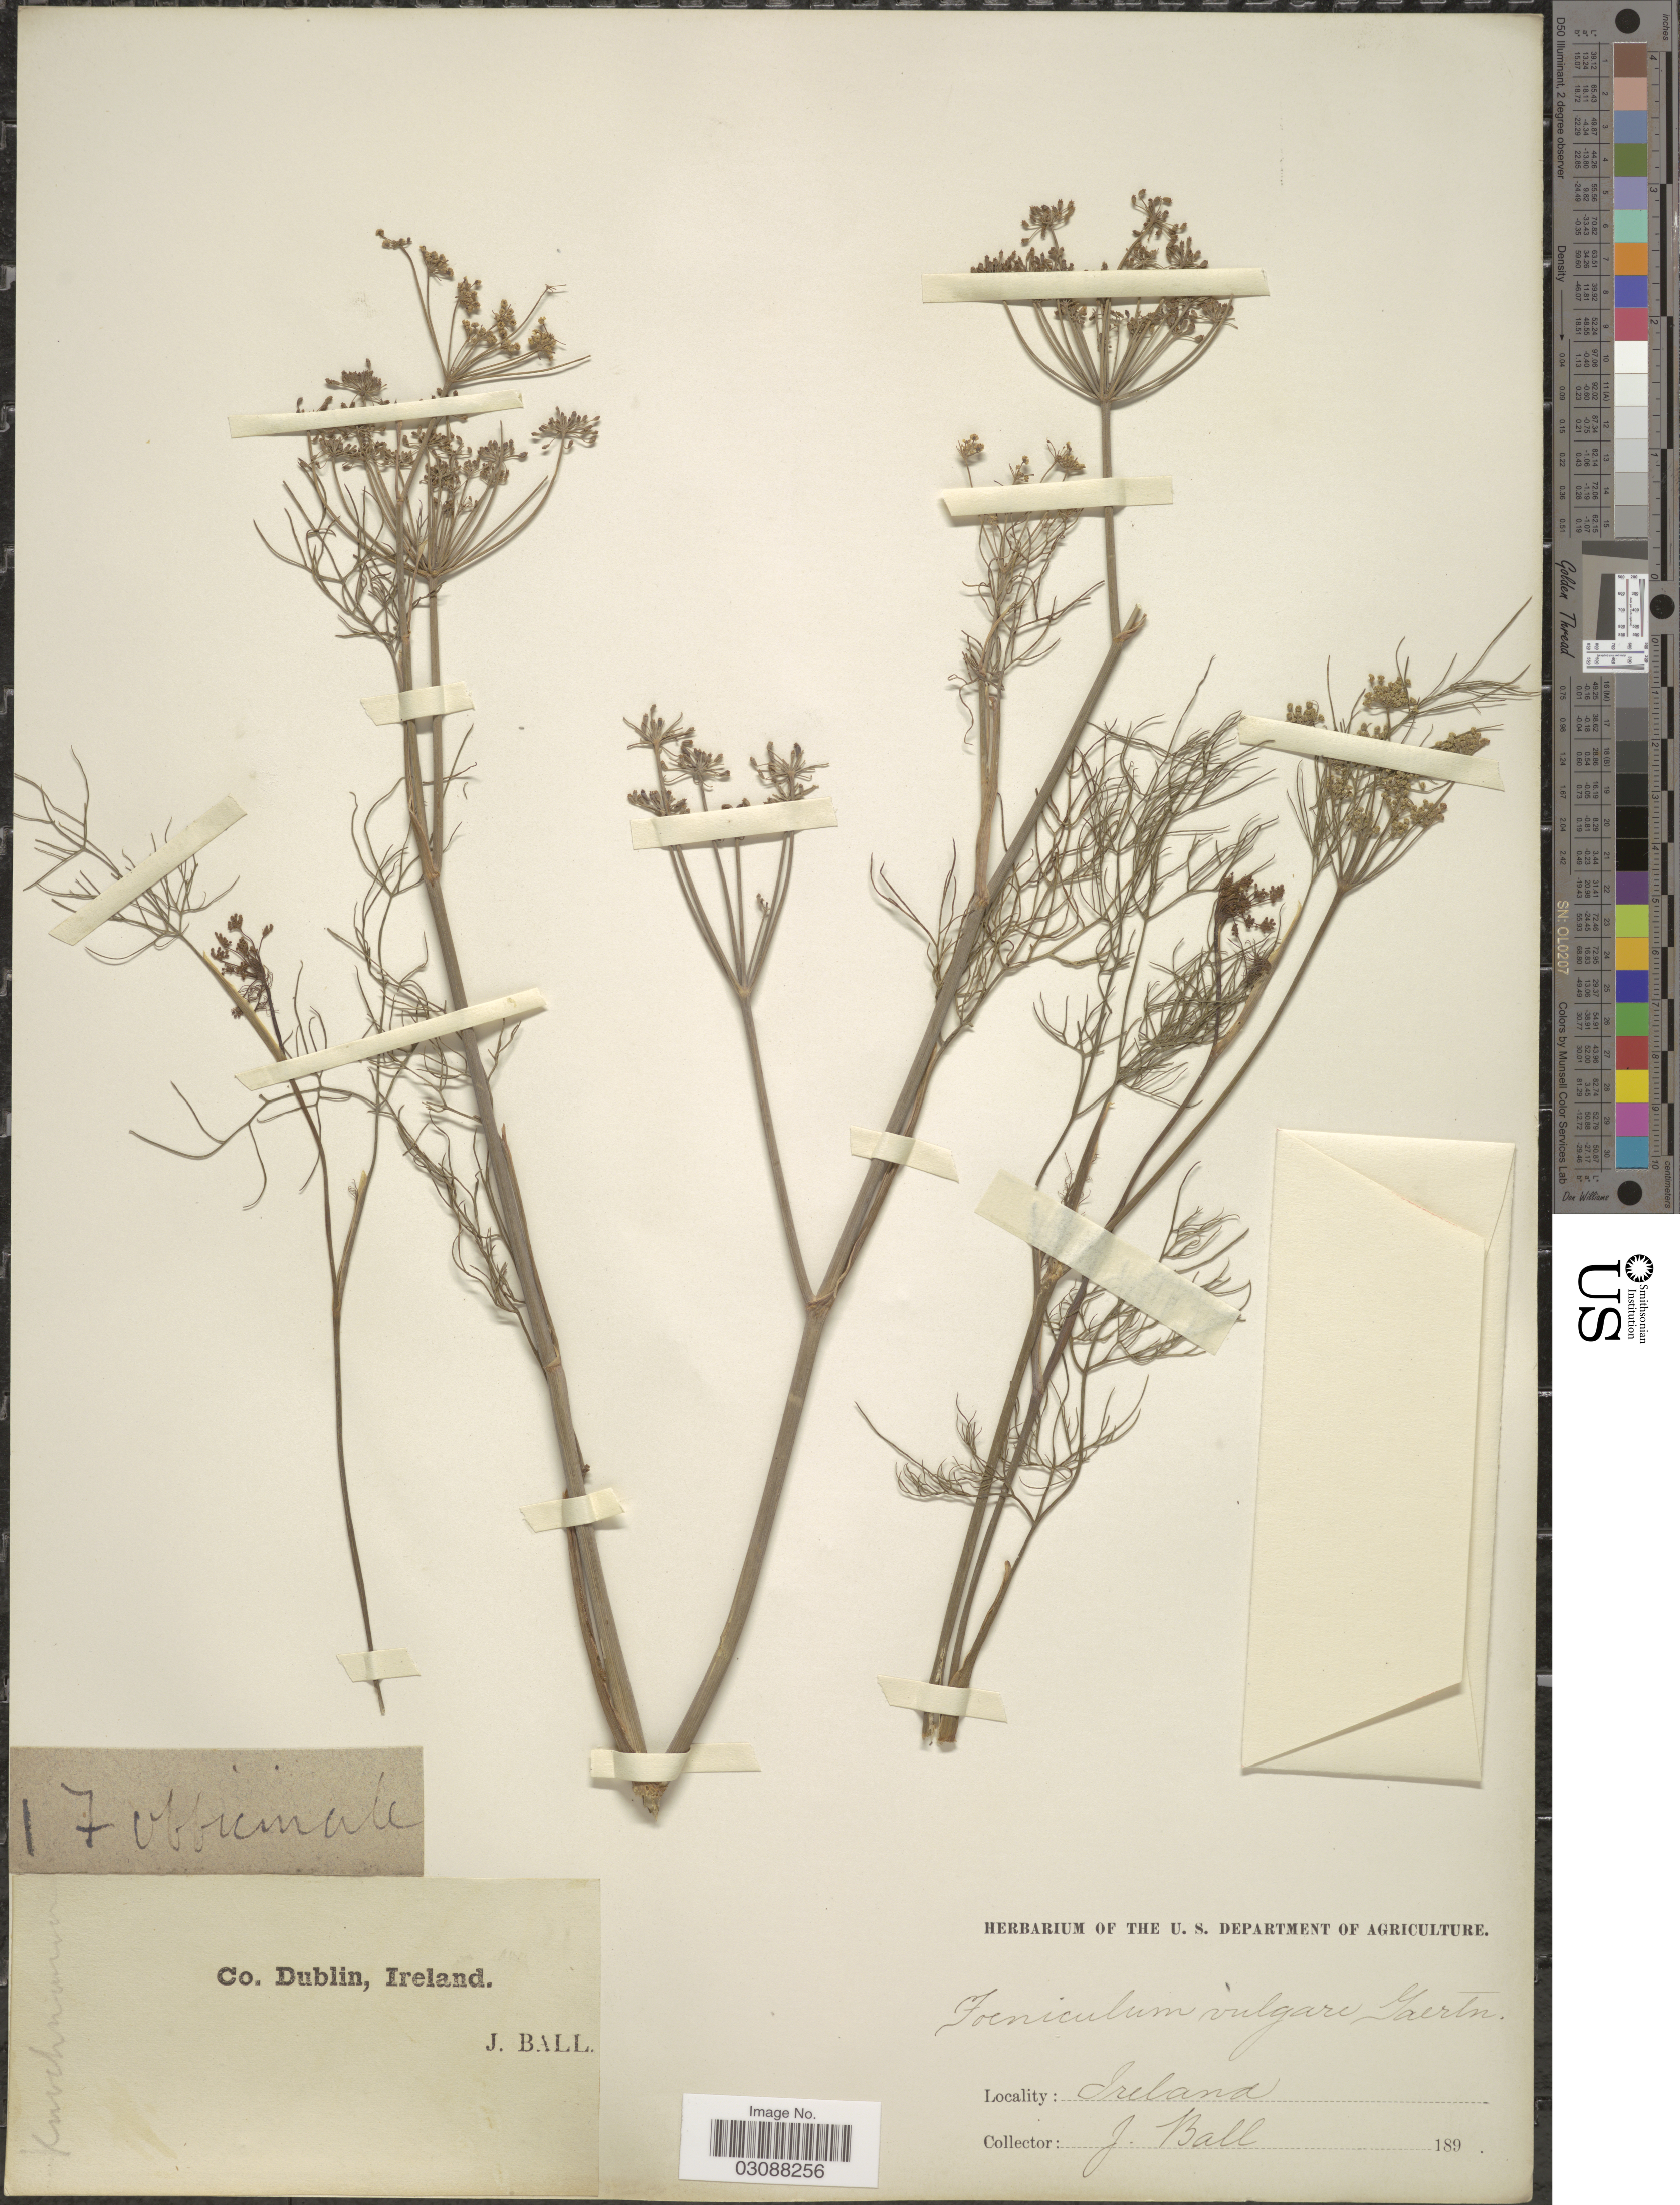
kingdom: Plantae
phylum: Tracheophyta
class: Magnoliopsida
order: Apiales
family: Apiaceae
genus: Foeniculum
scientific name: Foeniculum vulgare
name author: Mill.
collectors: J. Ball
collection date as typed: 189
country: Iran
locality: Co. Dublin.